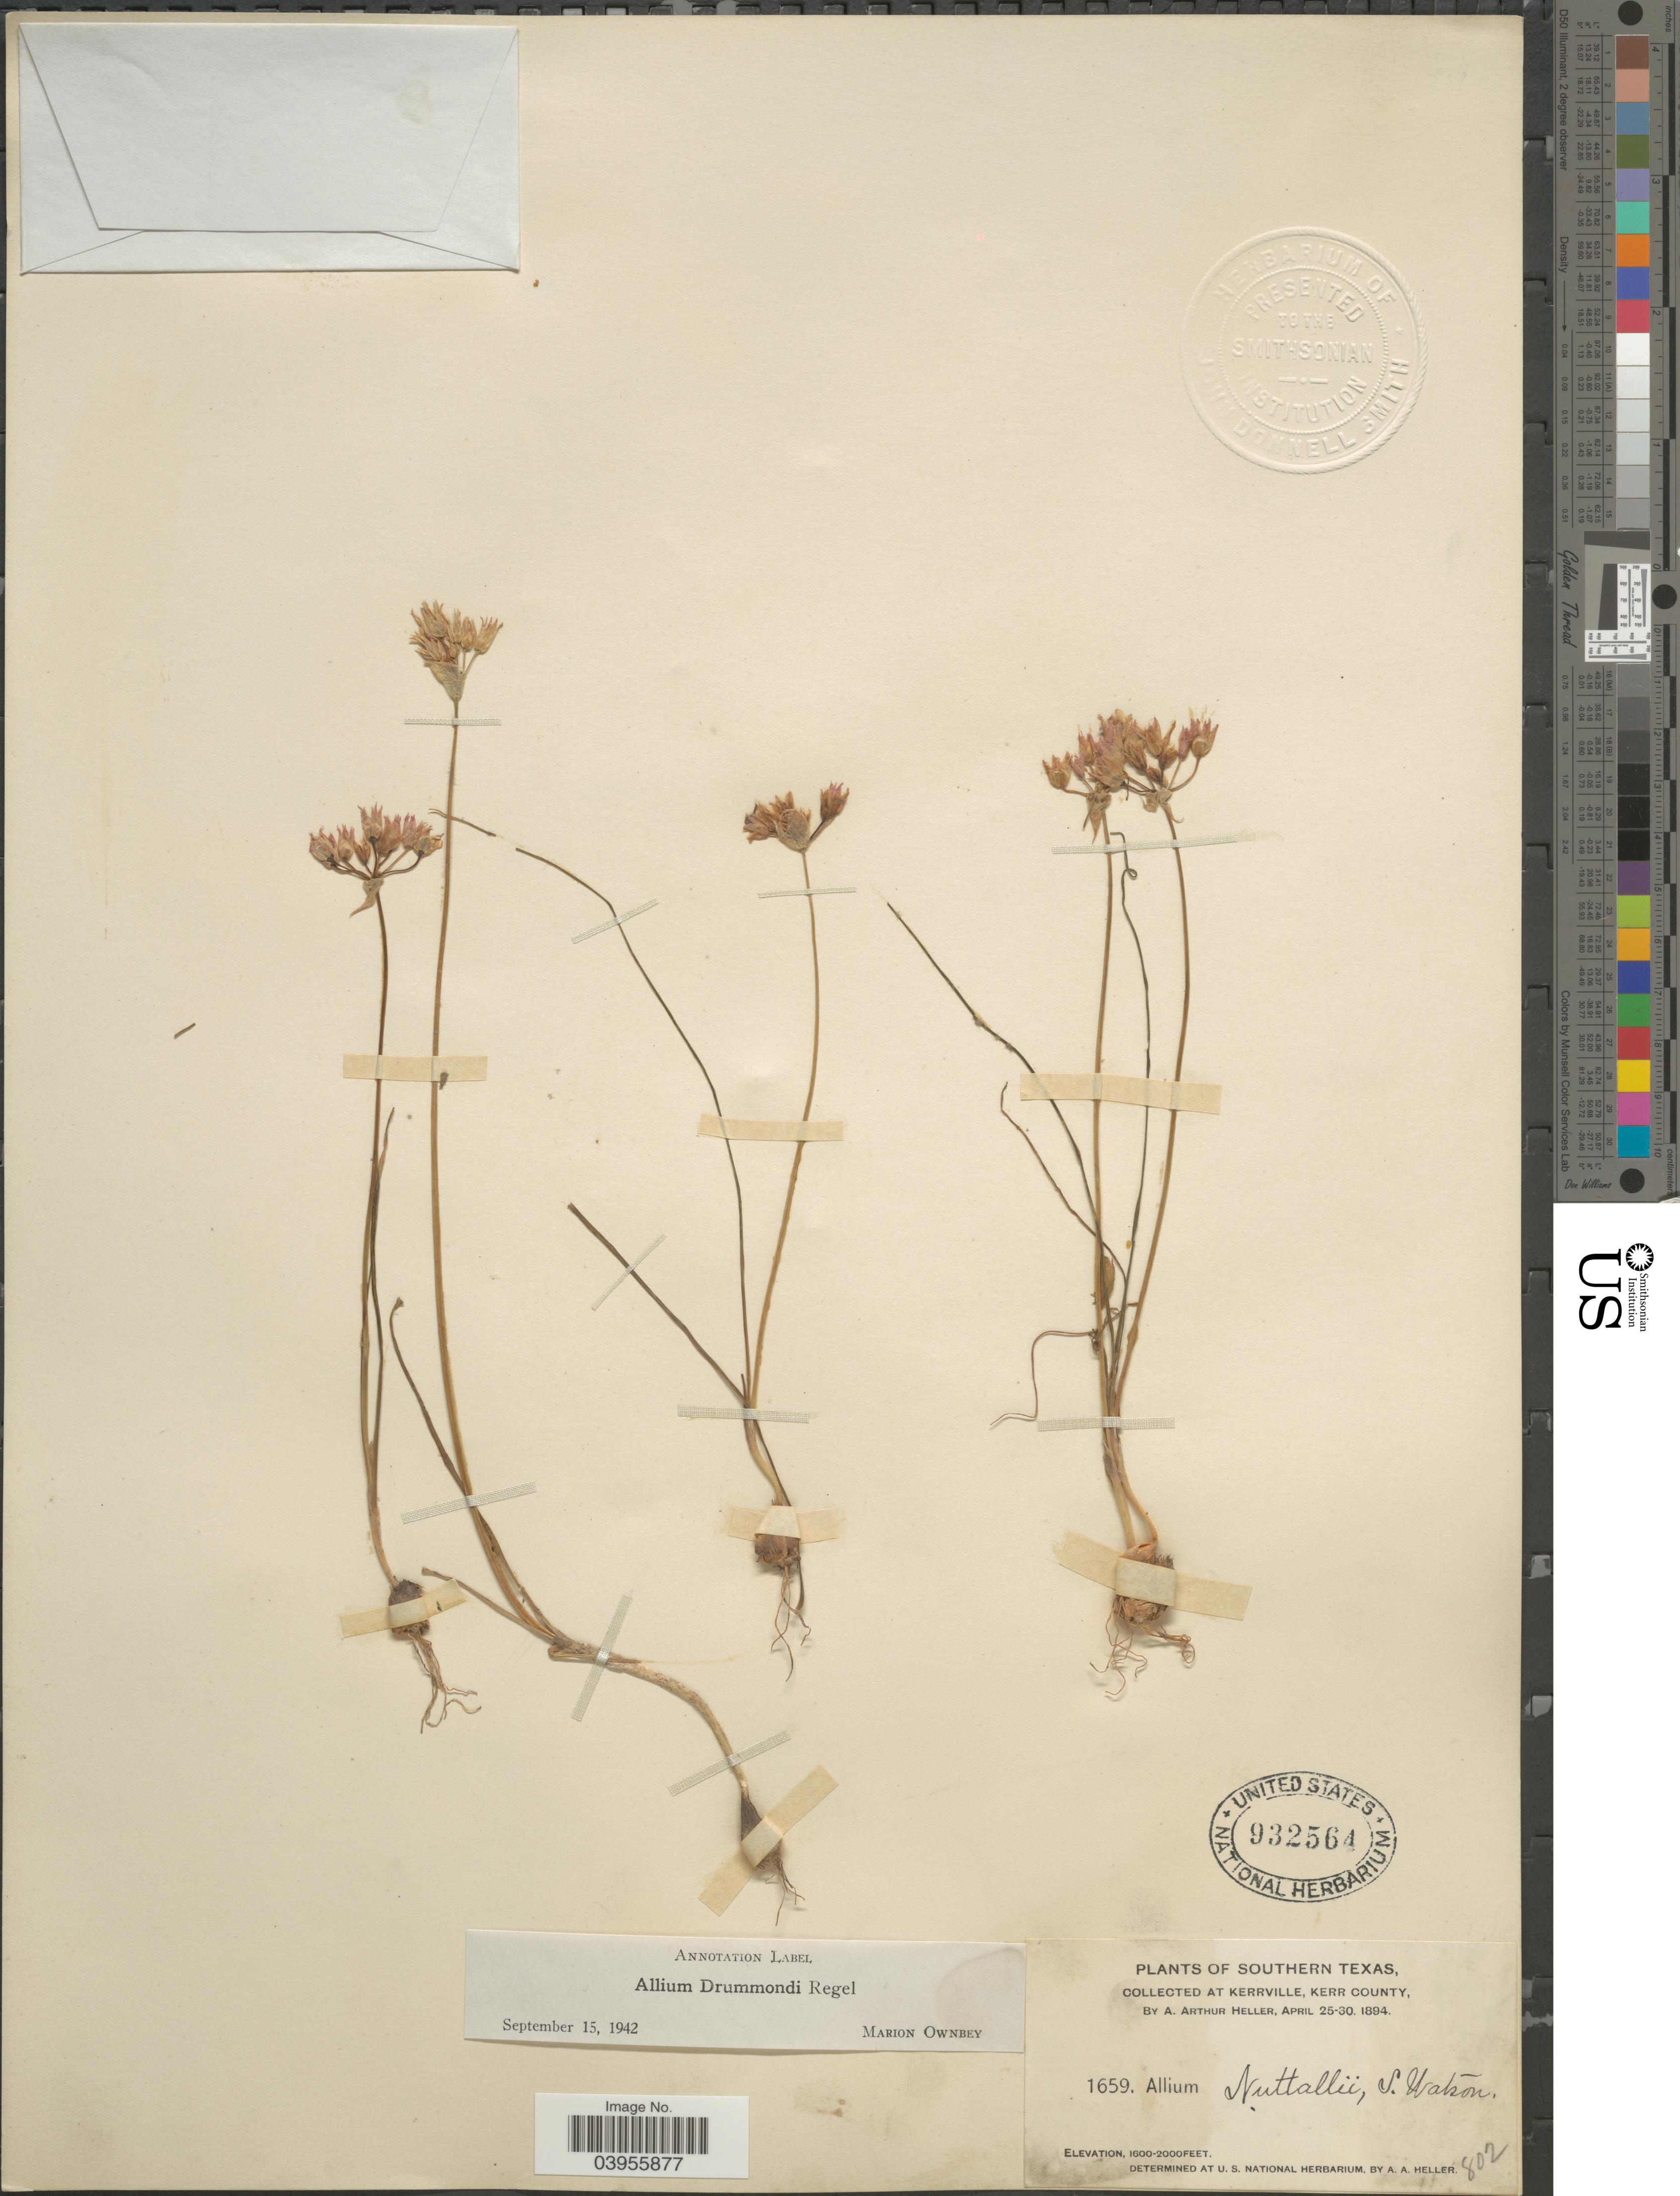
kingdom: Plantae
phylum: Tracheophyta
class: Liliopsida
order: Asparagales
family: Amaryllidaceae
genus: Allium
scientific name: Allium drummondii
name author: Regel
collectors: A. A. Heller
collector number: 1659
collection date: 1894-04-25/1894-04-30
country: United States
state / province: Texas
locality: Southern Texas, at Kerrville, Kerr County.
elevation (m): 488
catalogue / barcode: US 932564